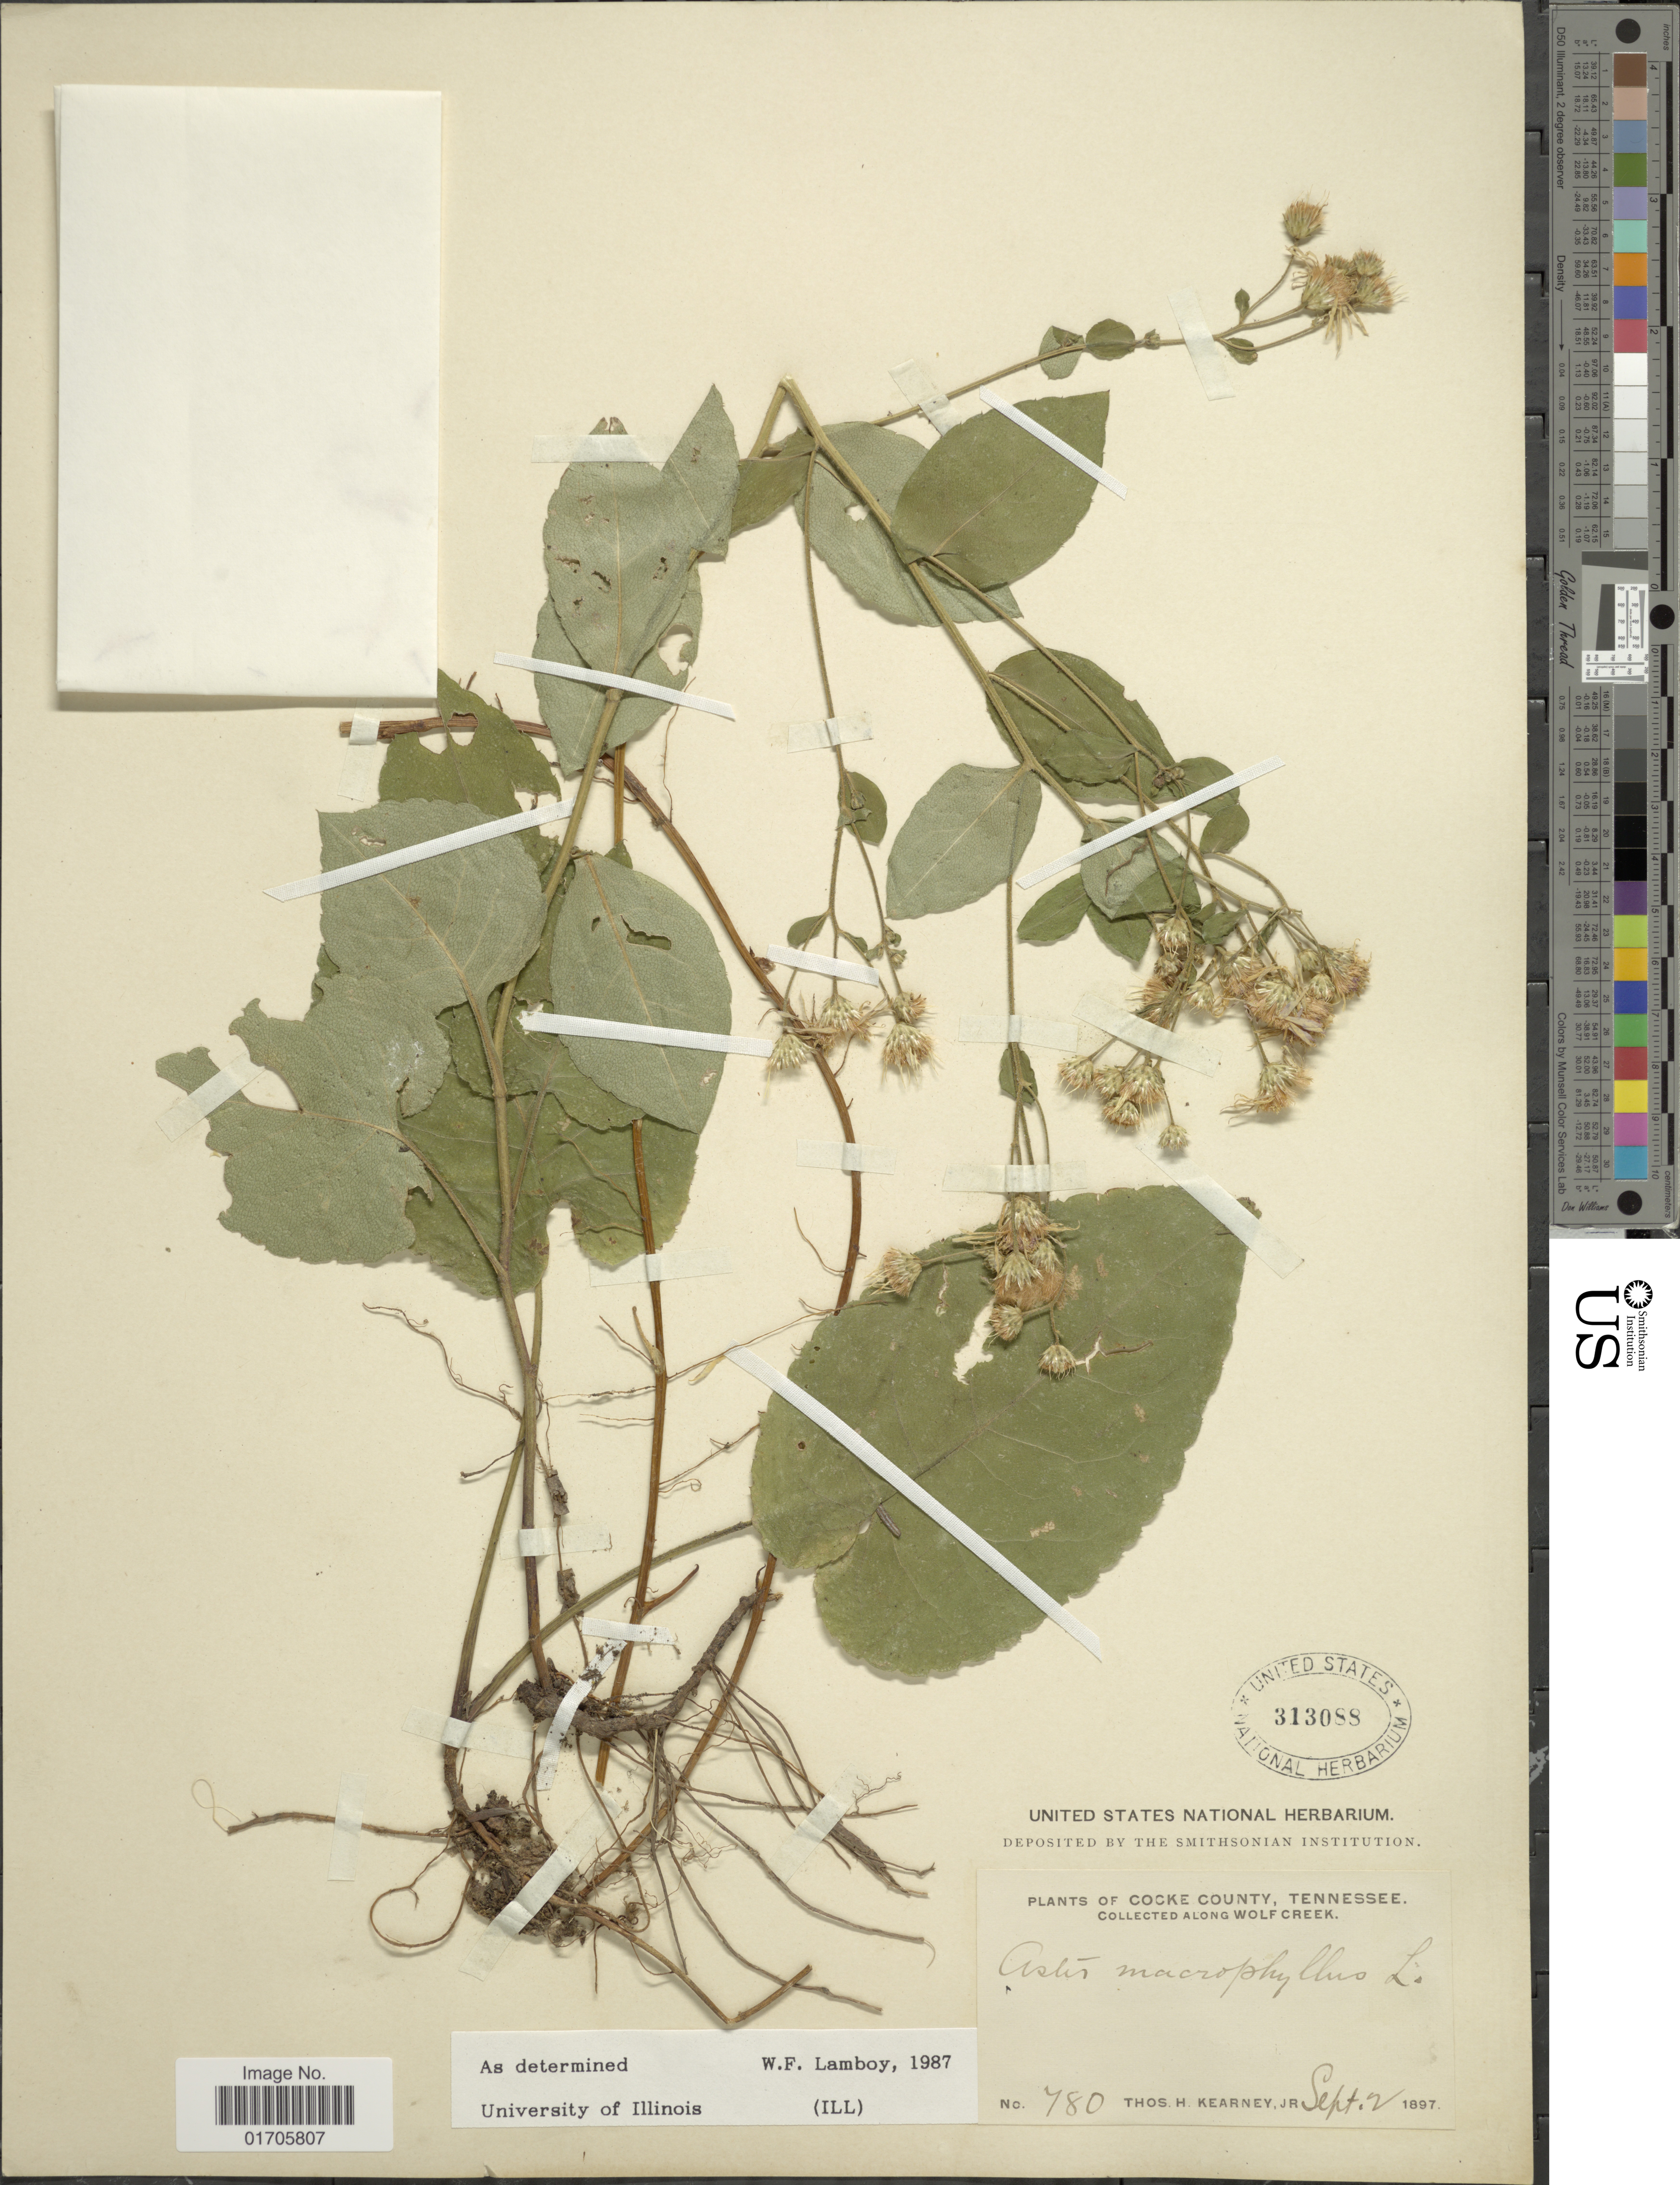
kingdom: Plantae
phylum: Tracheophyta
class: Magnoliopsida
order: Asterales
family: Asteraceae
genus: Eurybia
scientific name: Eurybia macrophylla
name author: (L.) Cass.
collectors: T. H. Kearney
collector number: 780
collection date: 1897-09-02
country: United States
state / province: Tennessee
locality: Cocke County, Tennessee. Along Wolf Creek.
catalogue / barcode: US 313088